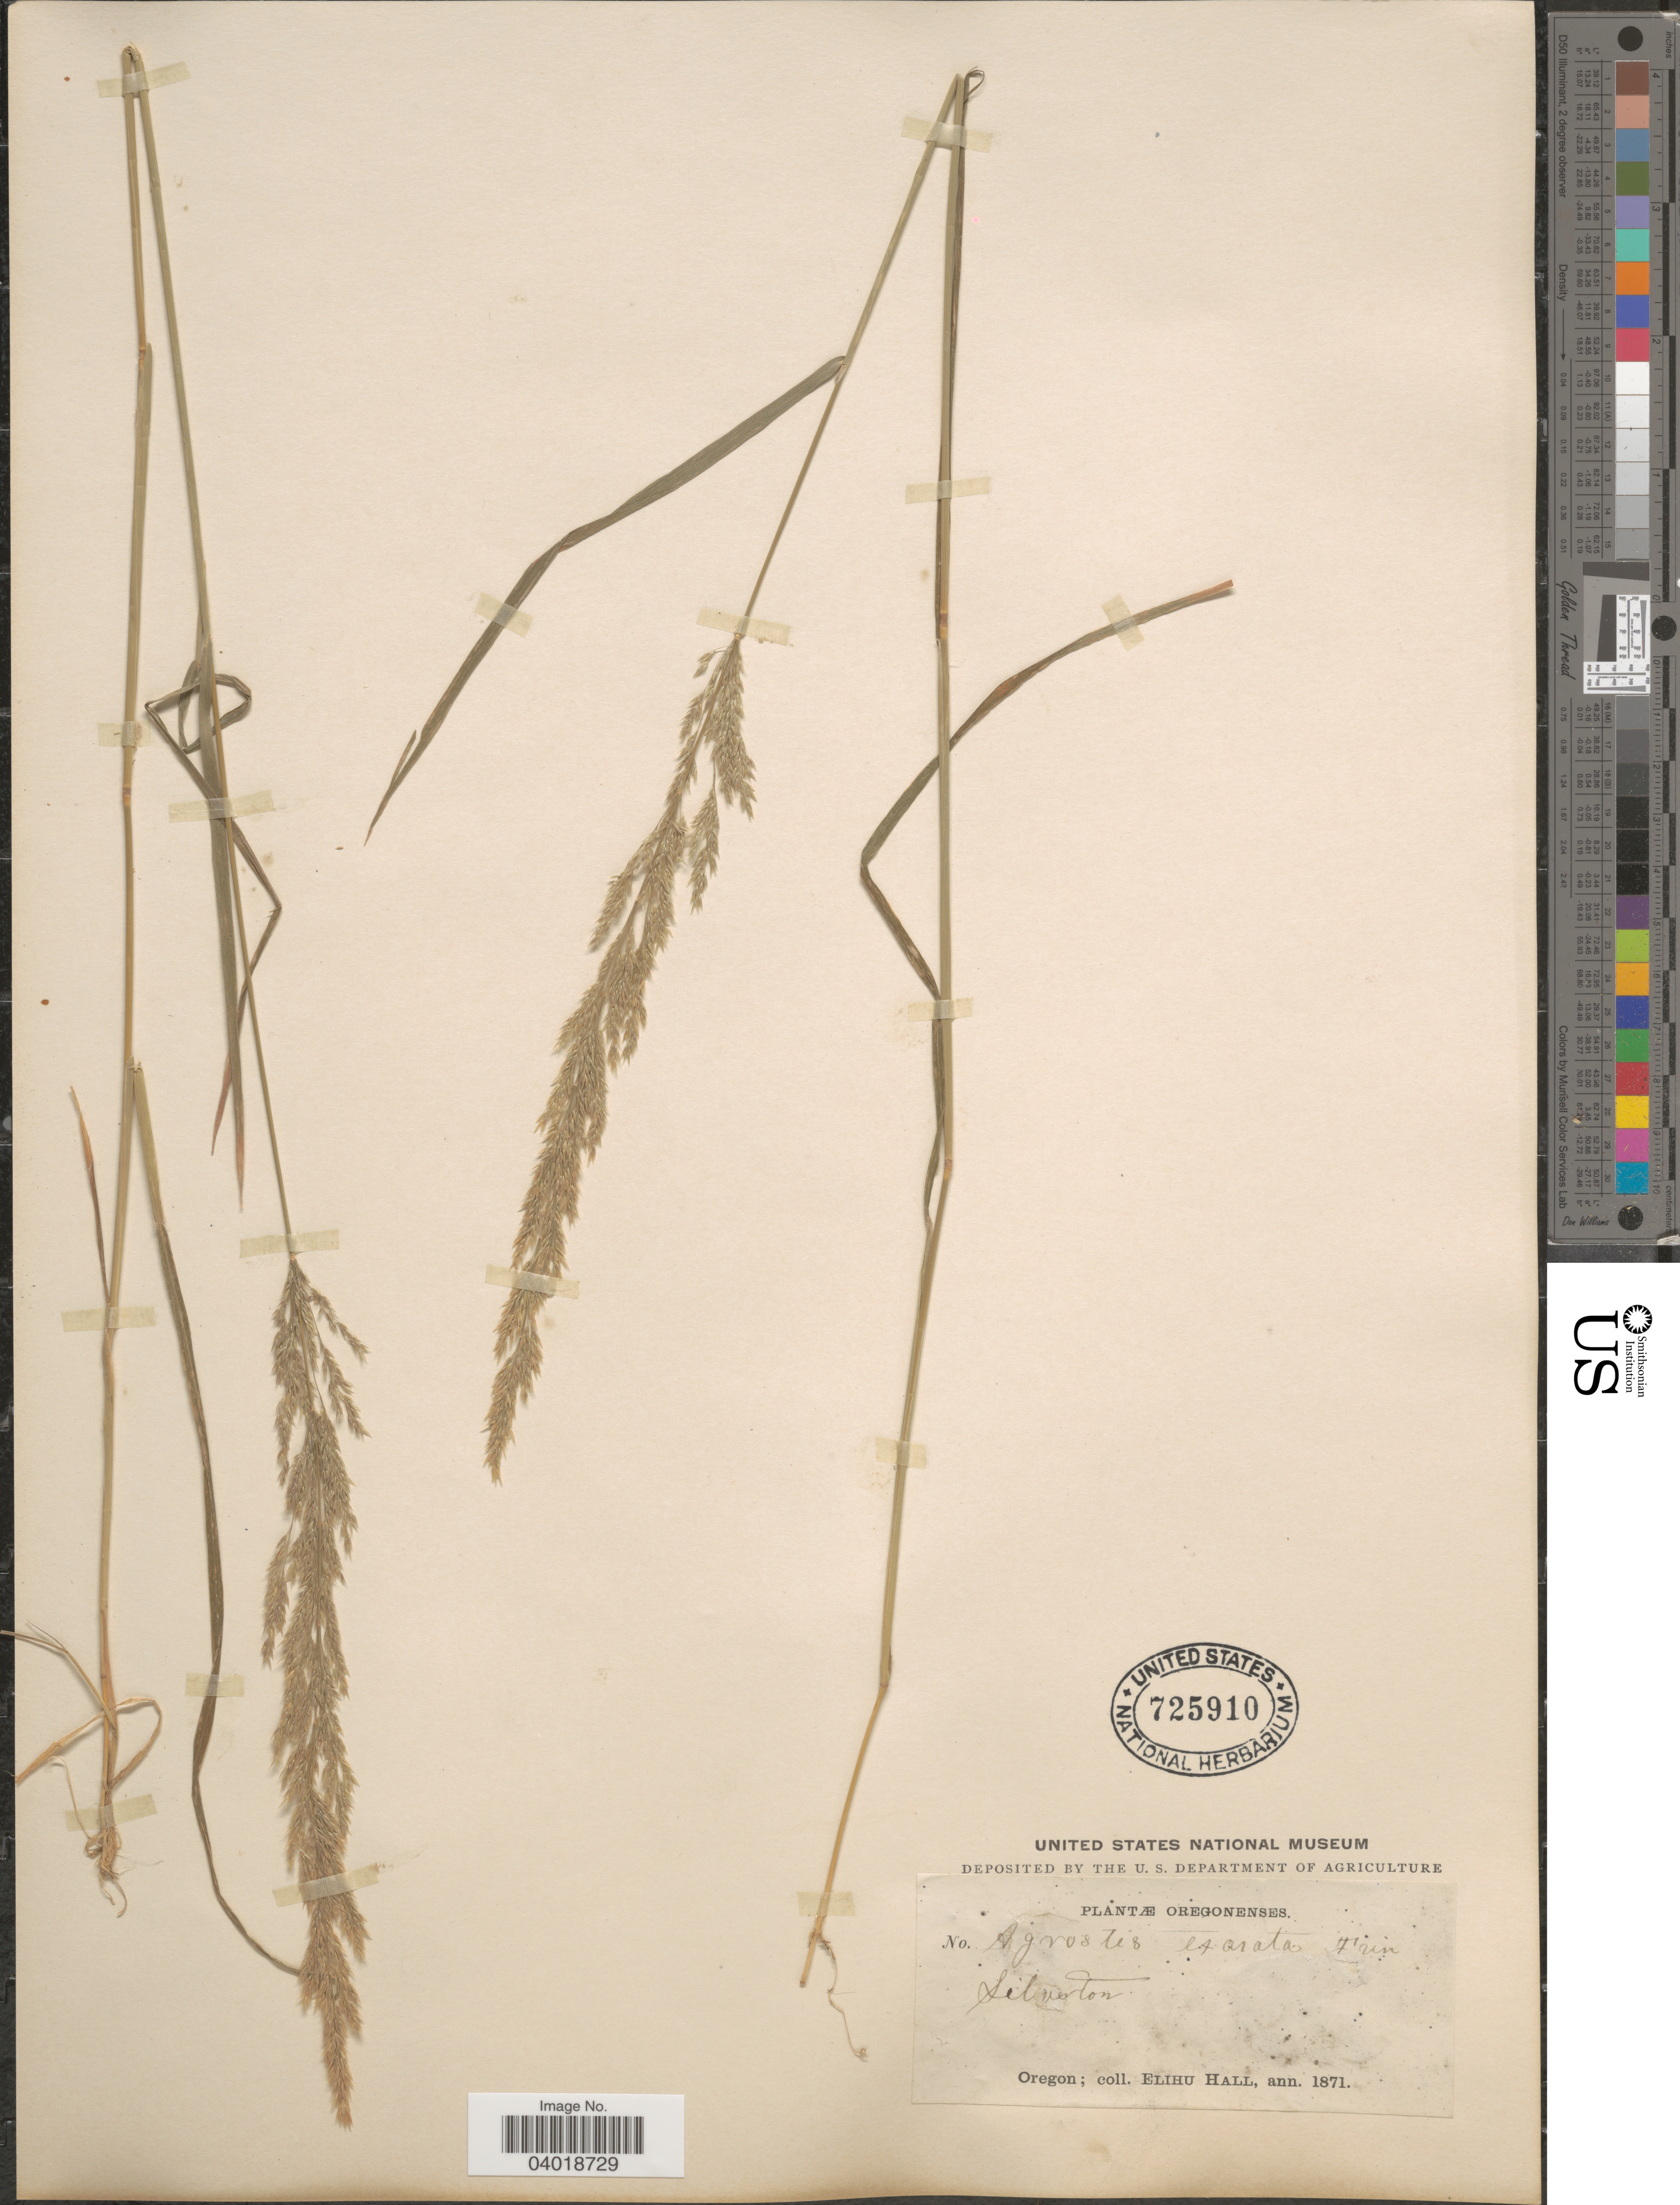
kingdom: Plantae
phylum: Tracheophyta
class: Liliopsida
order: Poales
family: Poaceae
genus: Agrostis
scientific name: Agrostis exarata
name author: Trin.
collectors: E. Hall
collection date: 1871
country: United States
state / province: Oregon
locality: Silverton.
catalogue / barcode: US 725910